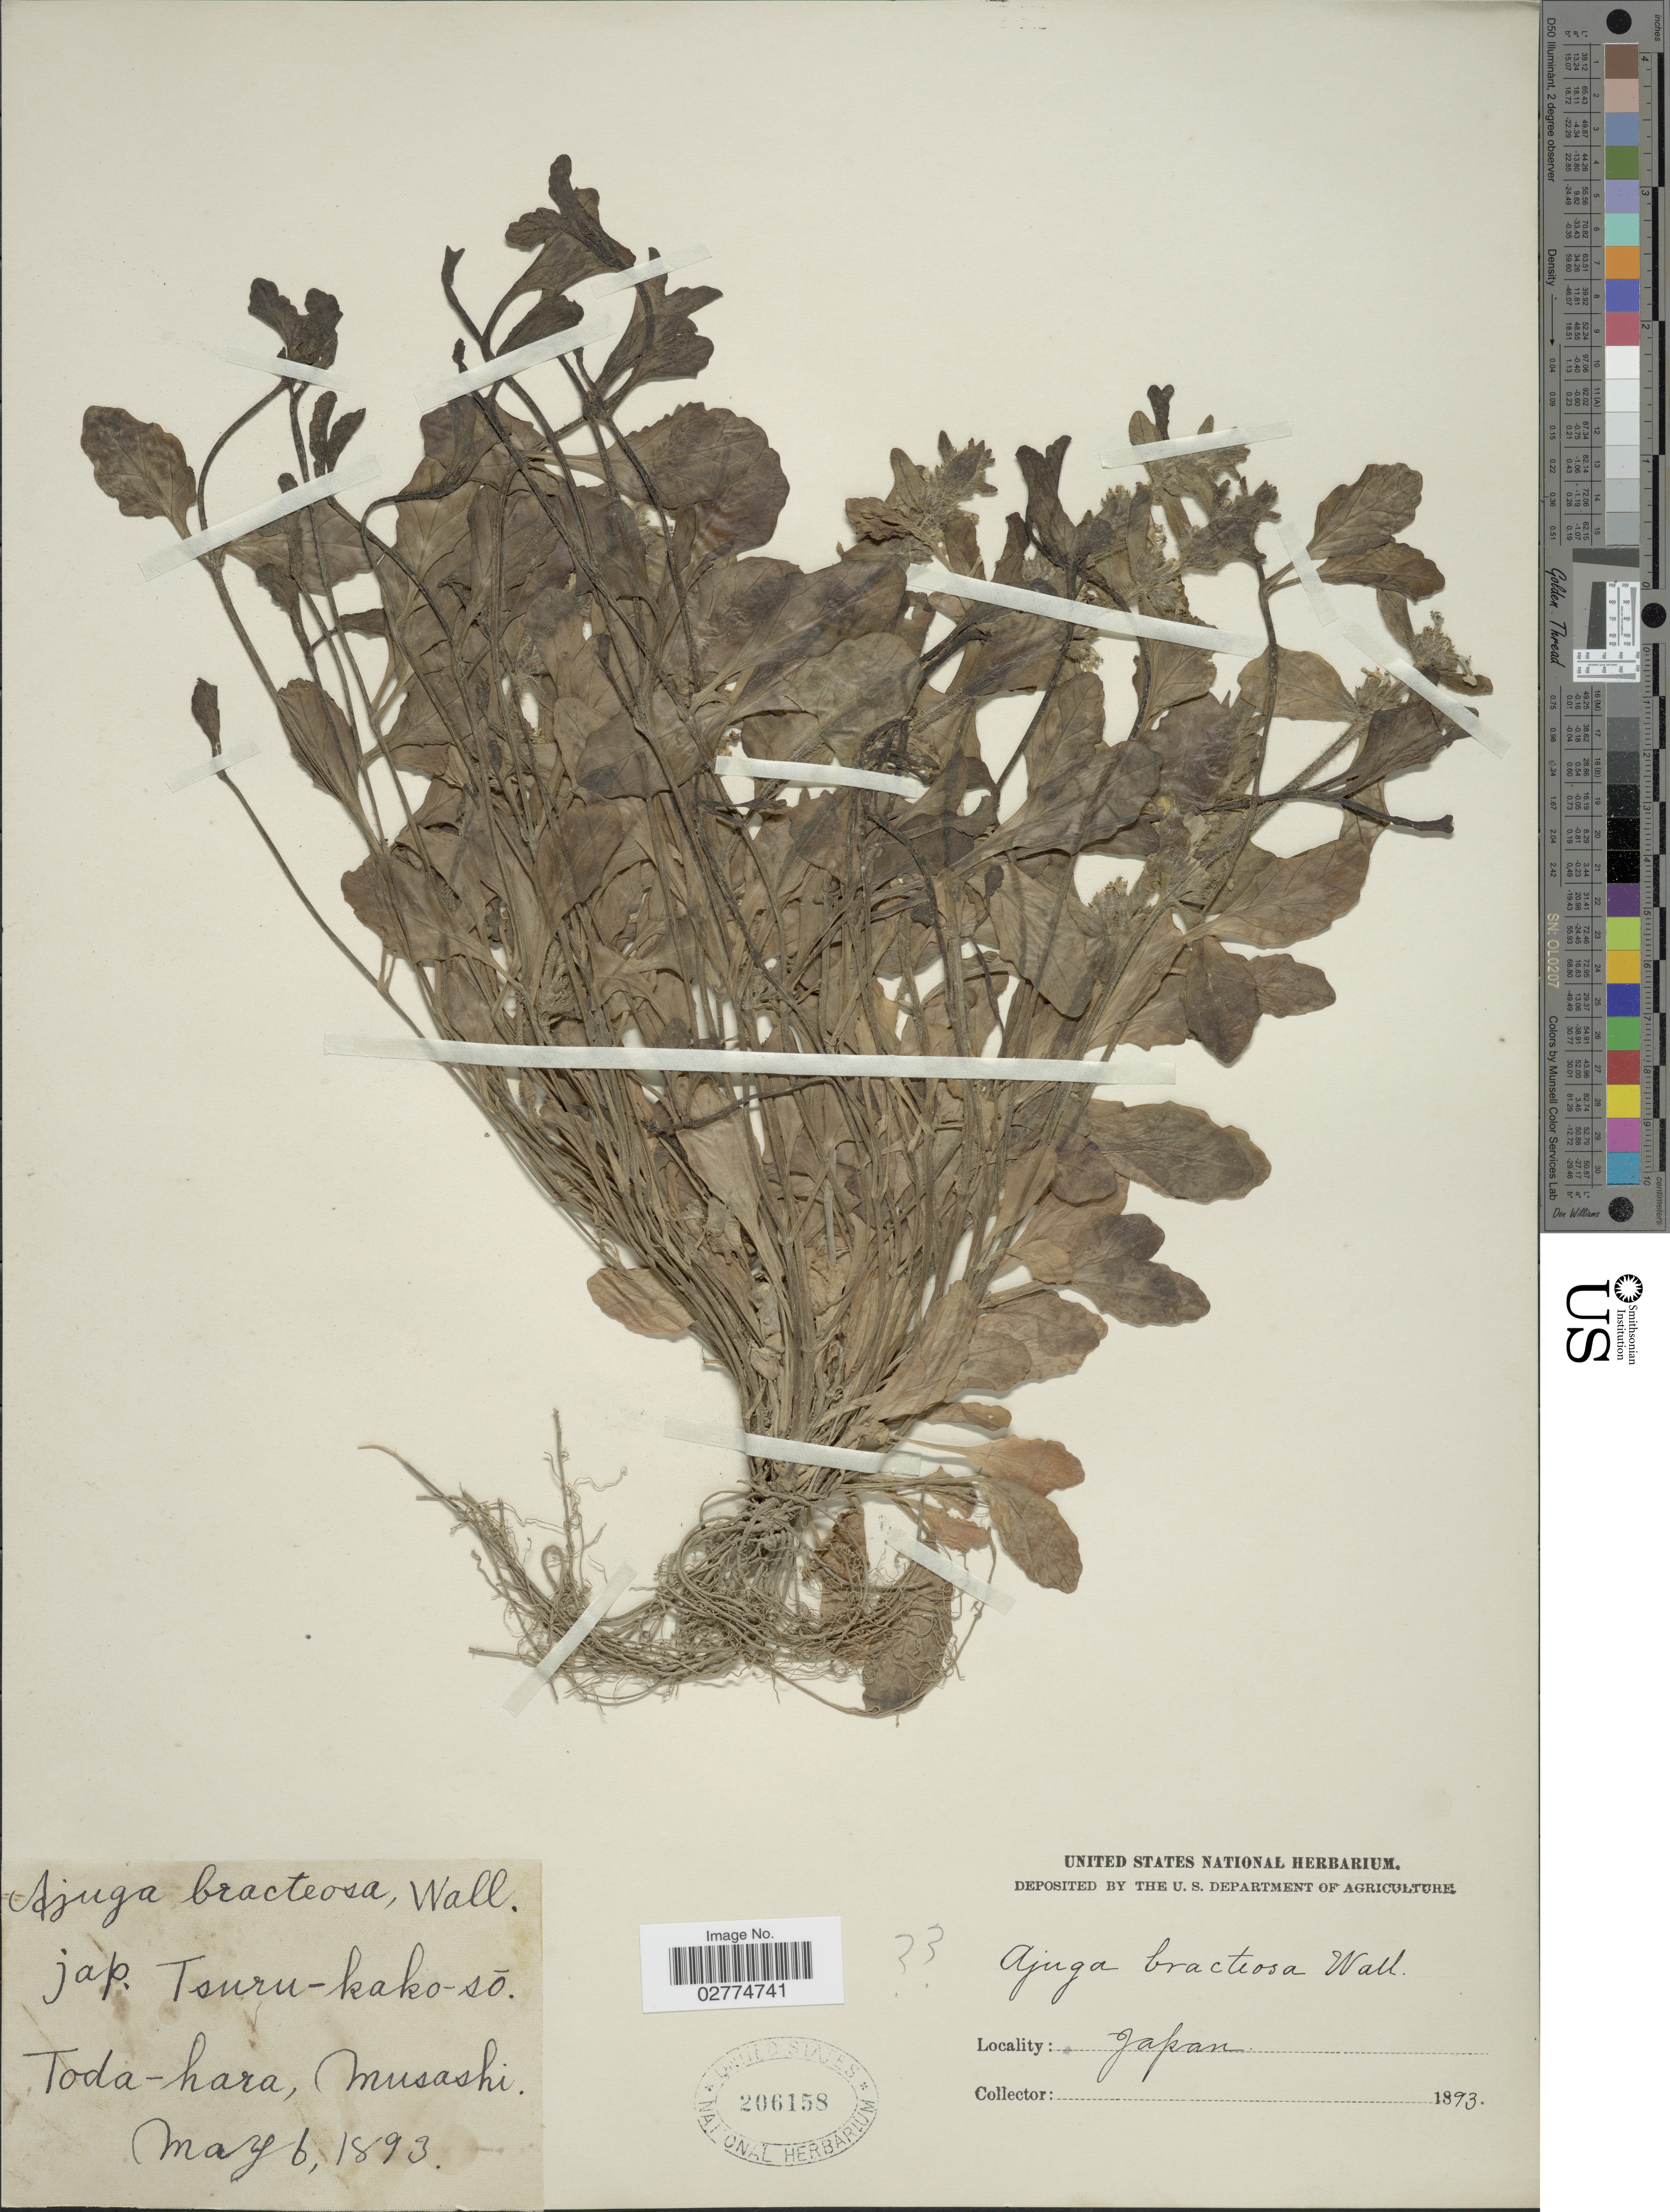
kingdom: Plantae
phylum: Tracheophyta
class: Magnoliopsida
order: Lamiales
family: Lamiaceae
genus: Ajuga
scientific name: Ajuga bracteosa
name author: Wall. ex Benth.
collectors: ex herb. United States National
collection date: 1893-05-06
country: Japan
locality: Toda-hara, Musashi.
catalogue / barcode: US 206158